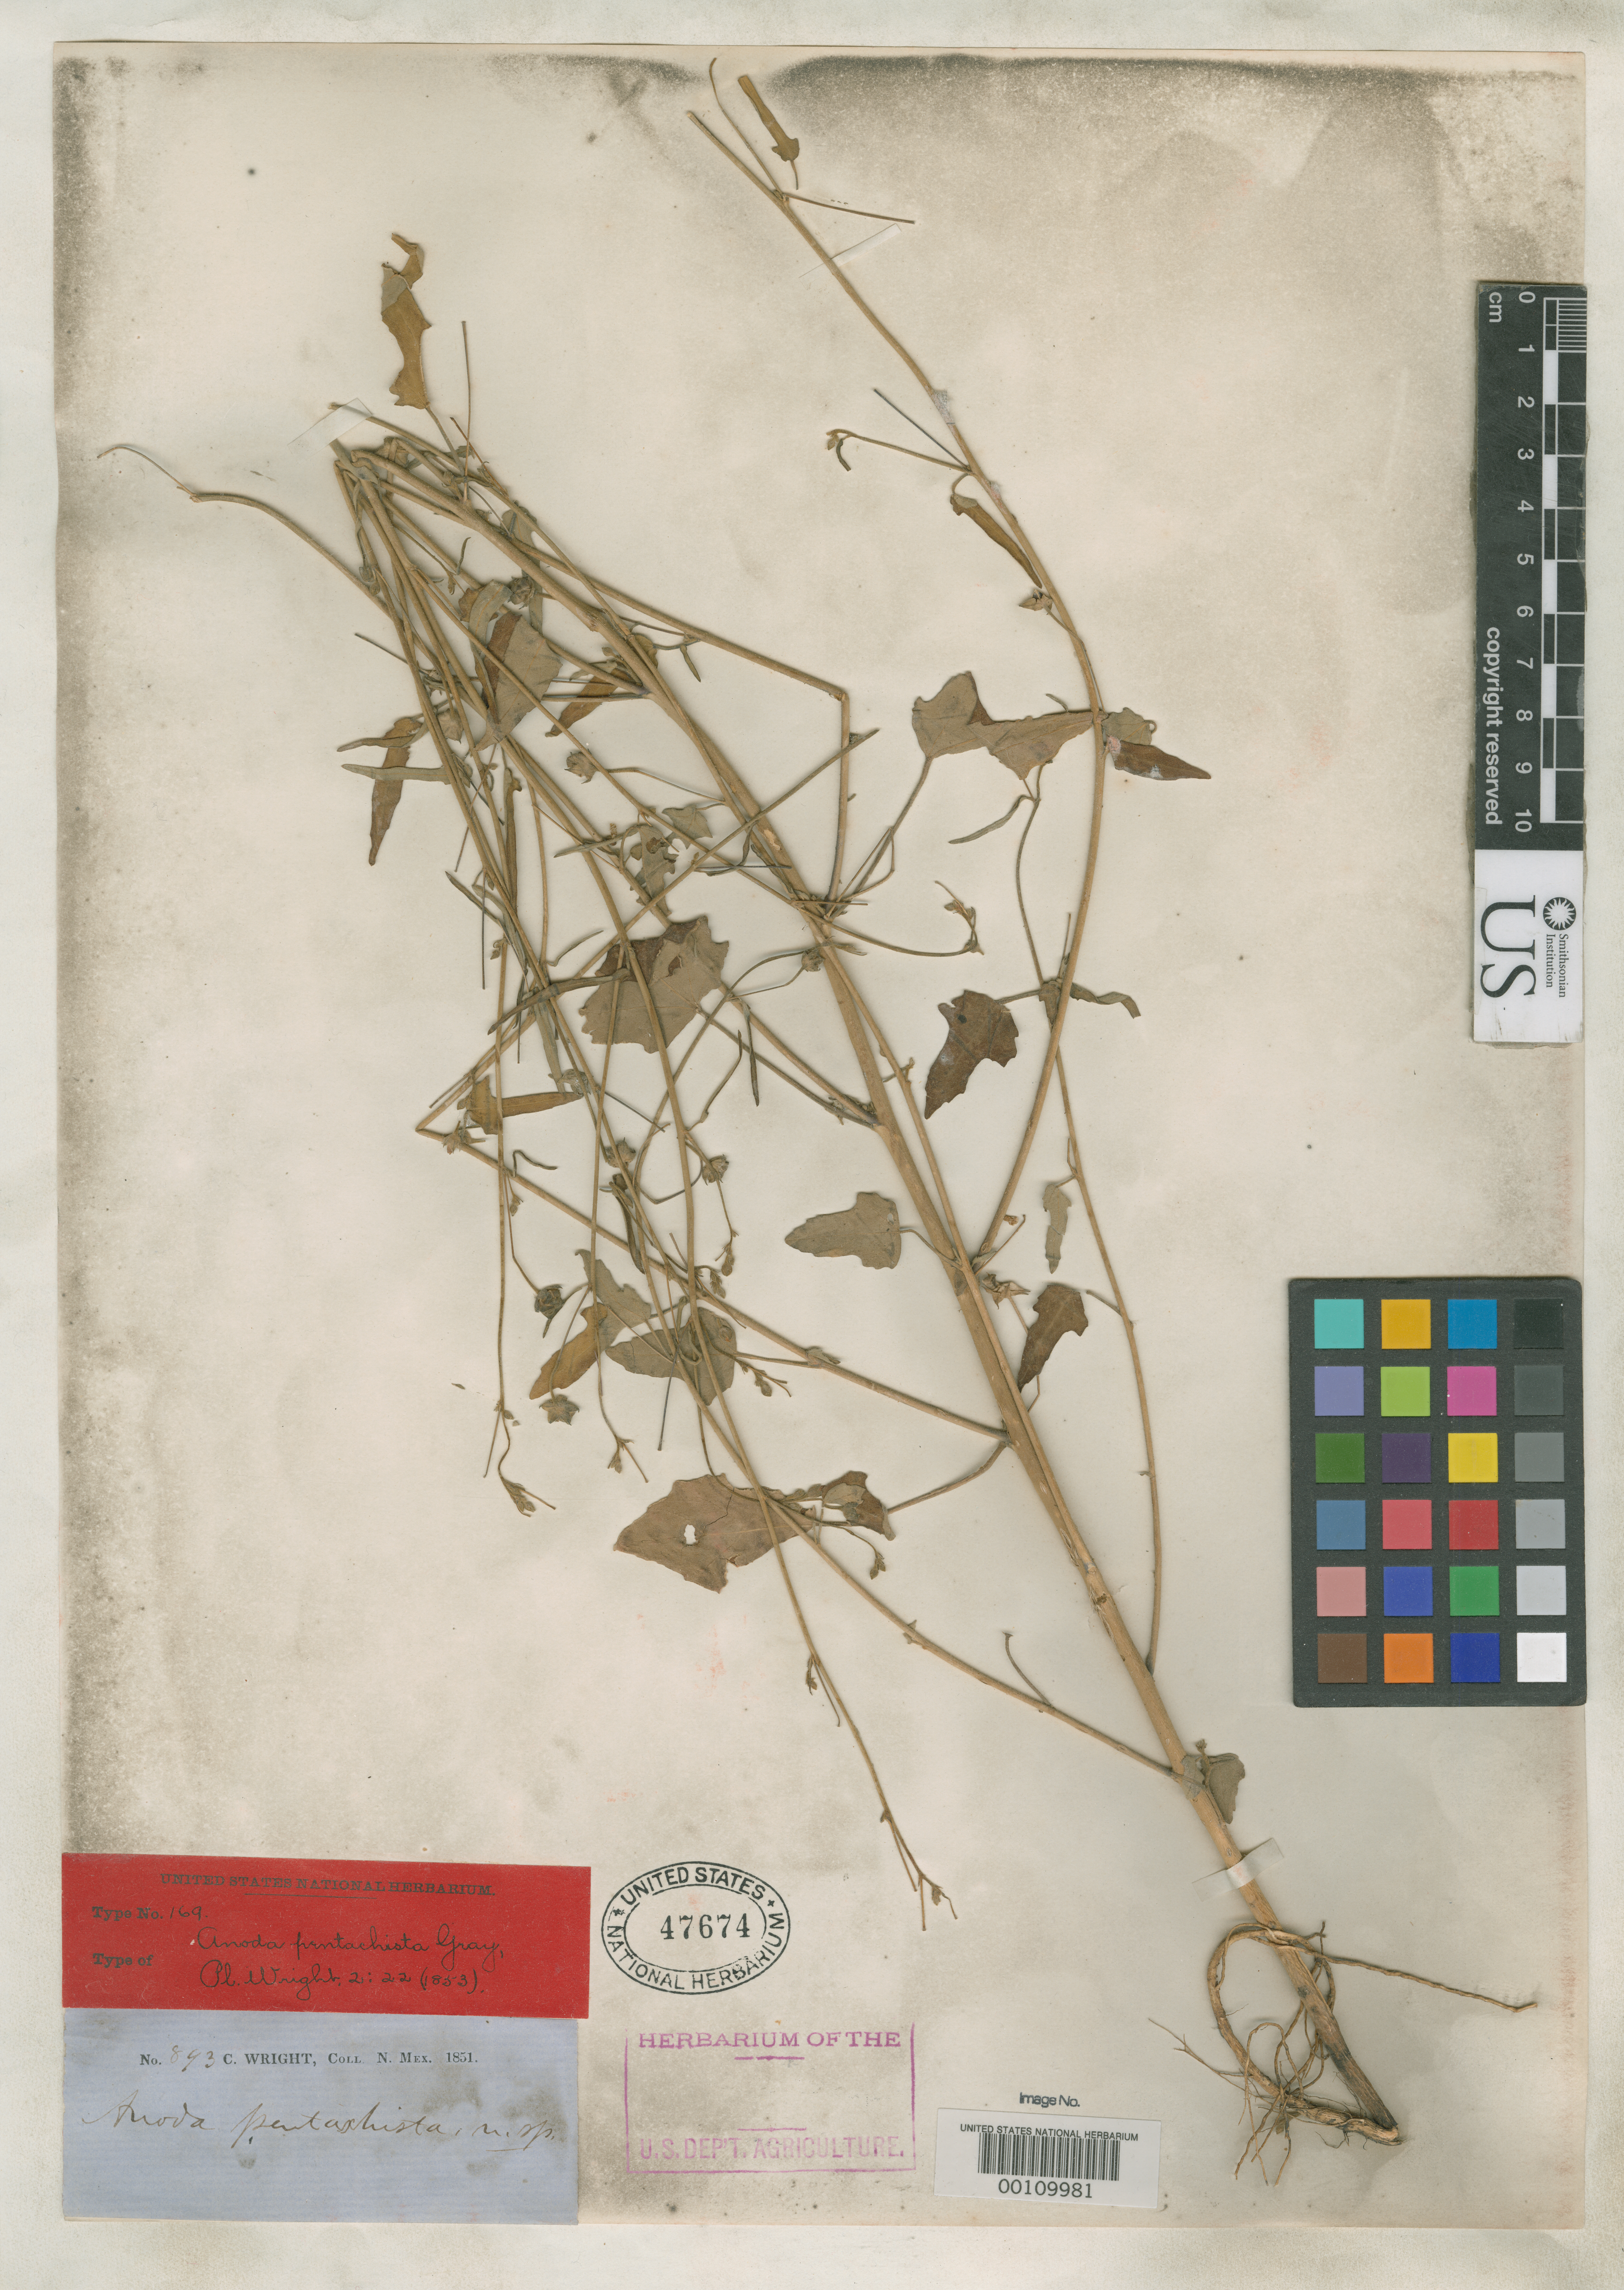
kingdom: Plantae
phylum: Tracheophyta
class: Magnoliopsida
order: Malvales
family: Malvaceae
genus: Anoda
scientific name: Anoda pentaschista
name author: A. Gray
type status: Type Collection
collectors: C. Wright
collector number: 893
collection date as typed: Aug 1851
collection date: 1851-08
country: United States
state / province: New Mexico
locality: Between Ojo de Gavilan and Conde's camp.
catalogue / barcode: US 47674